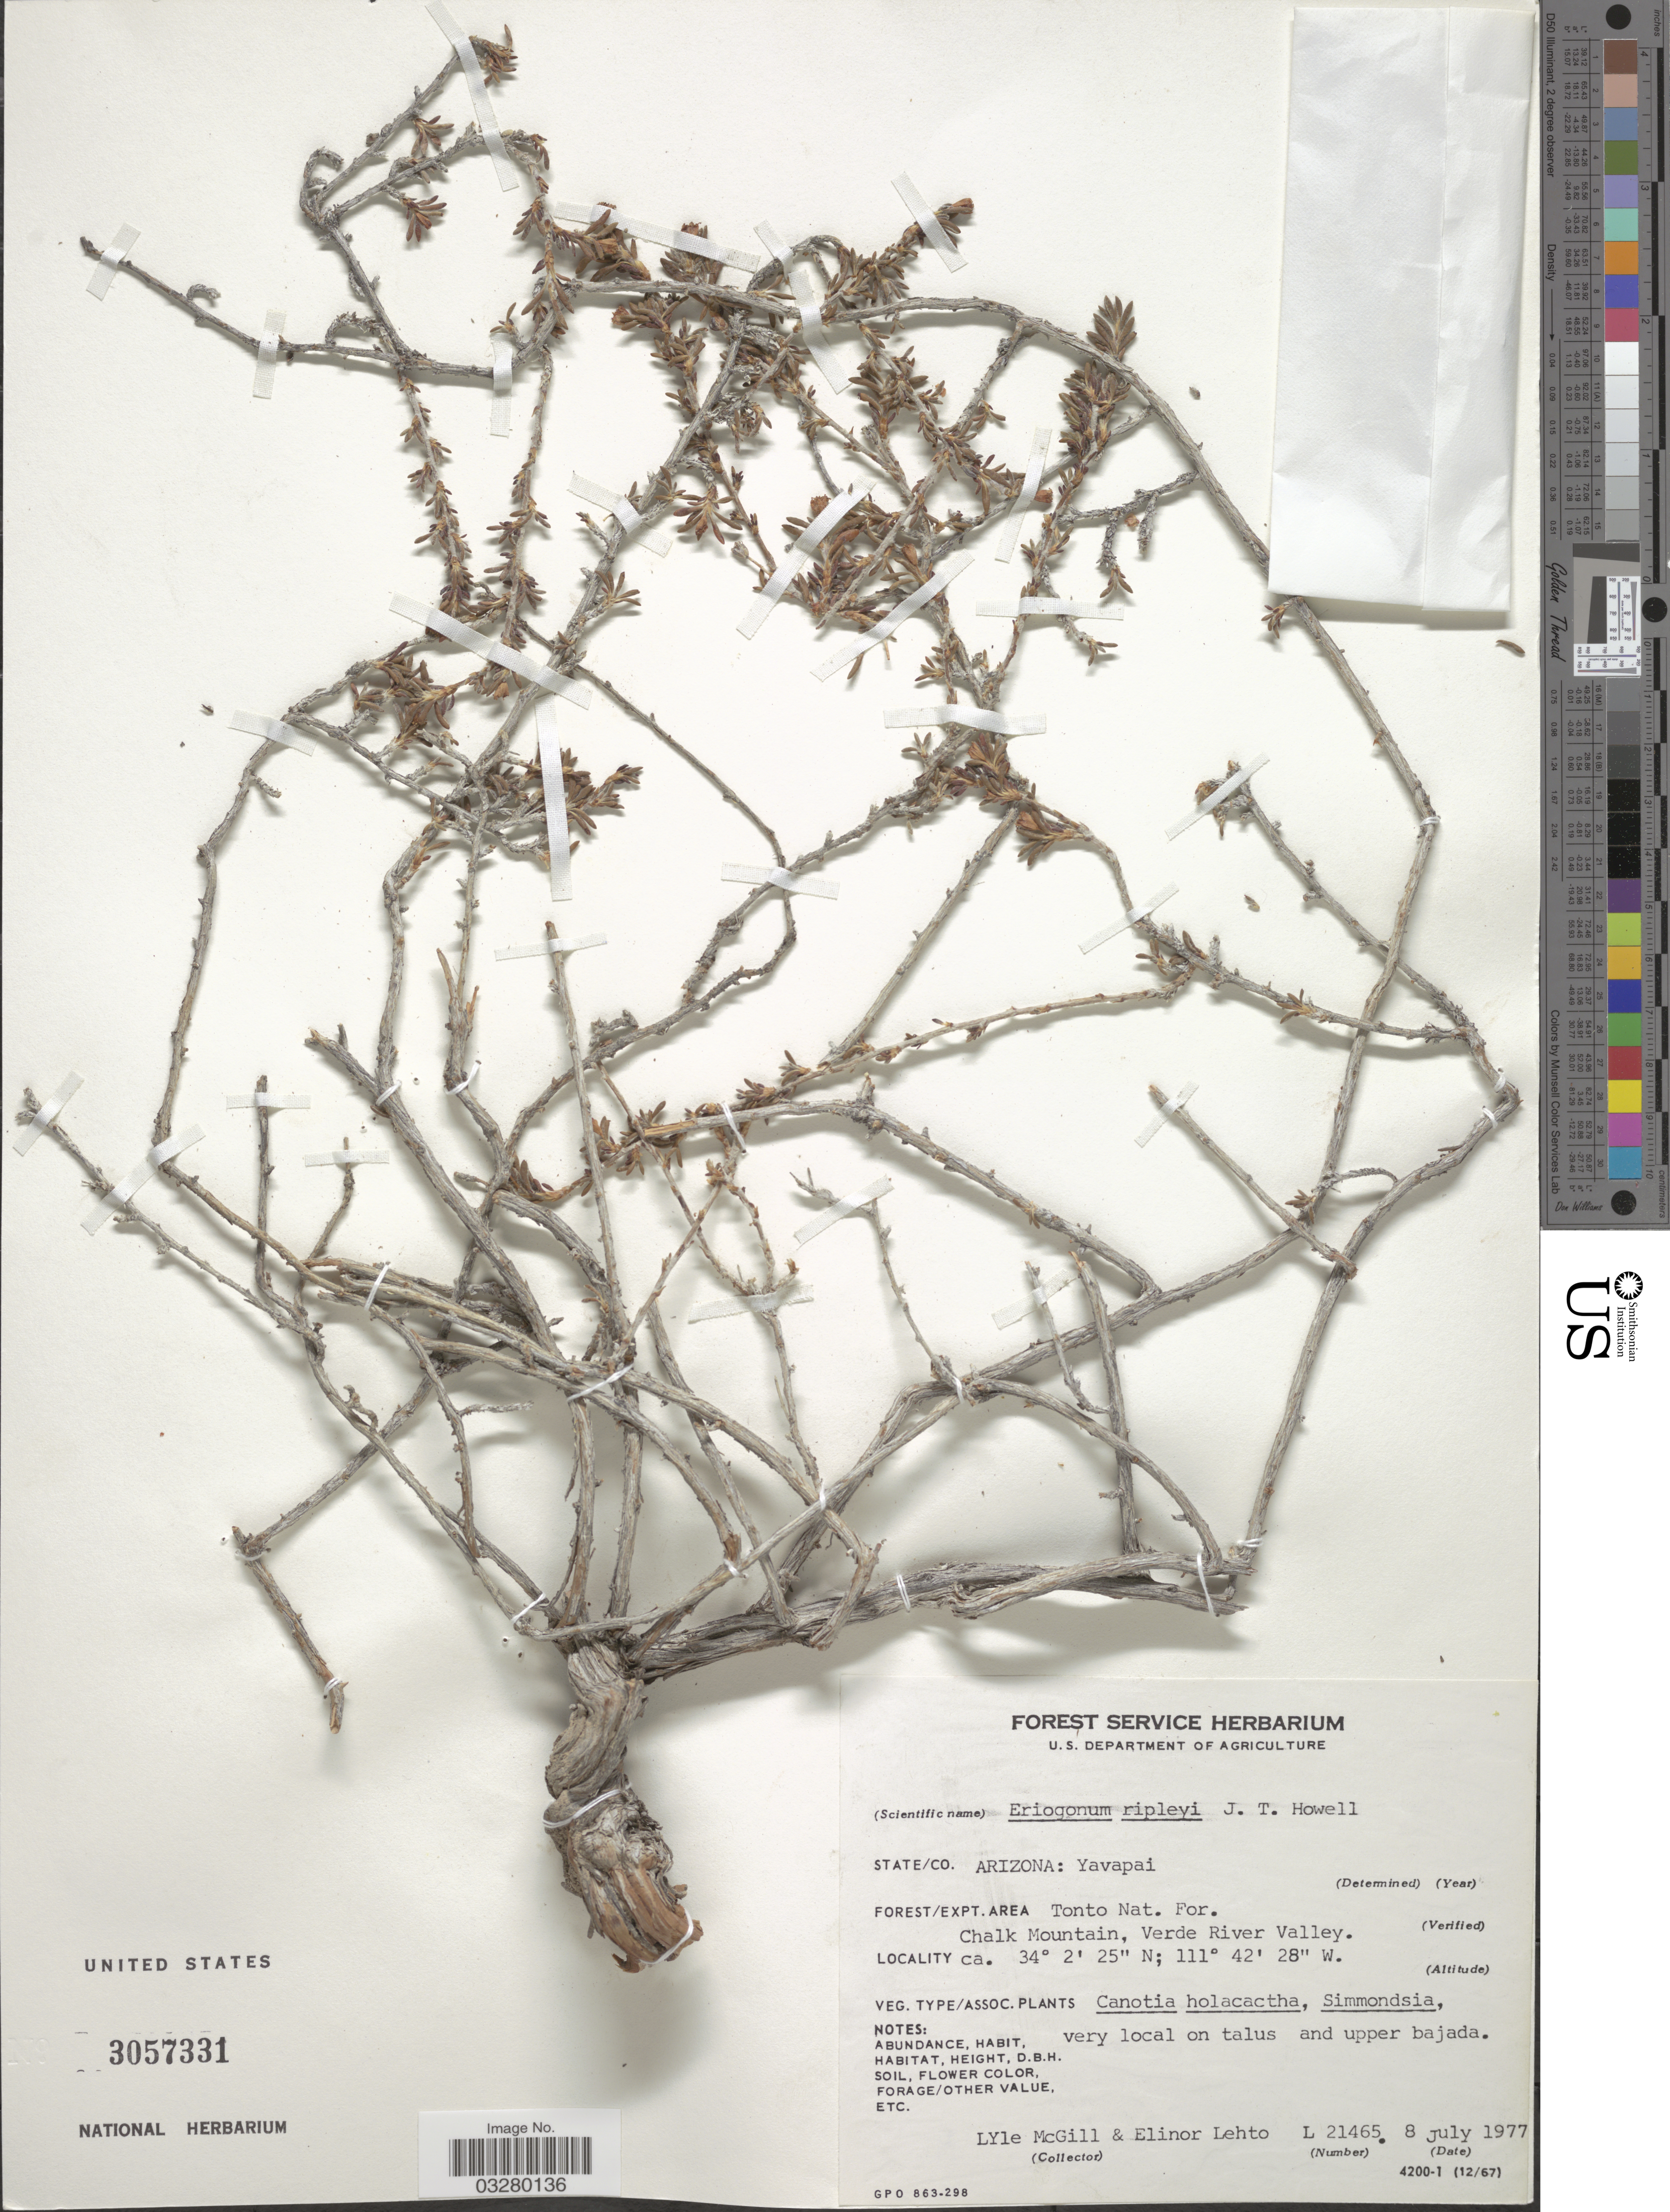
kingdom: Plantae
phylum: Tracheophyta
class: Magnoliopsida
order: Caryophyllales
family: Polygonaceae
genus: Eriogonum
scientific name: Eriogonum ripleyi var. subracemosum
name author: J.T. Howell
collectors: L. McGill & E. Lehto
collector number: L 21465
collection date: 1977-07-08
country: United States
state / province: Arizona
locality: State/Co. Arizona: Yavapai. Forest/Expt.Area Tonto Nat. For. Chalk Mountain, Verde River Valley.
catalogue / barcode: US 3057331